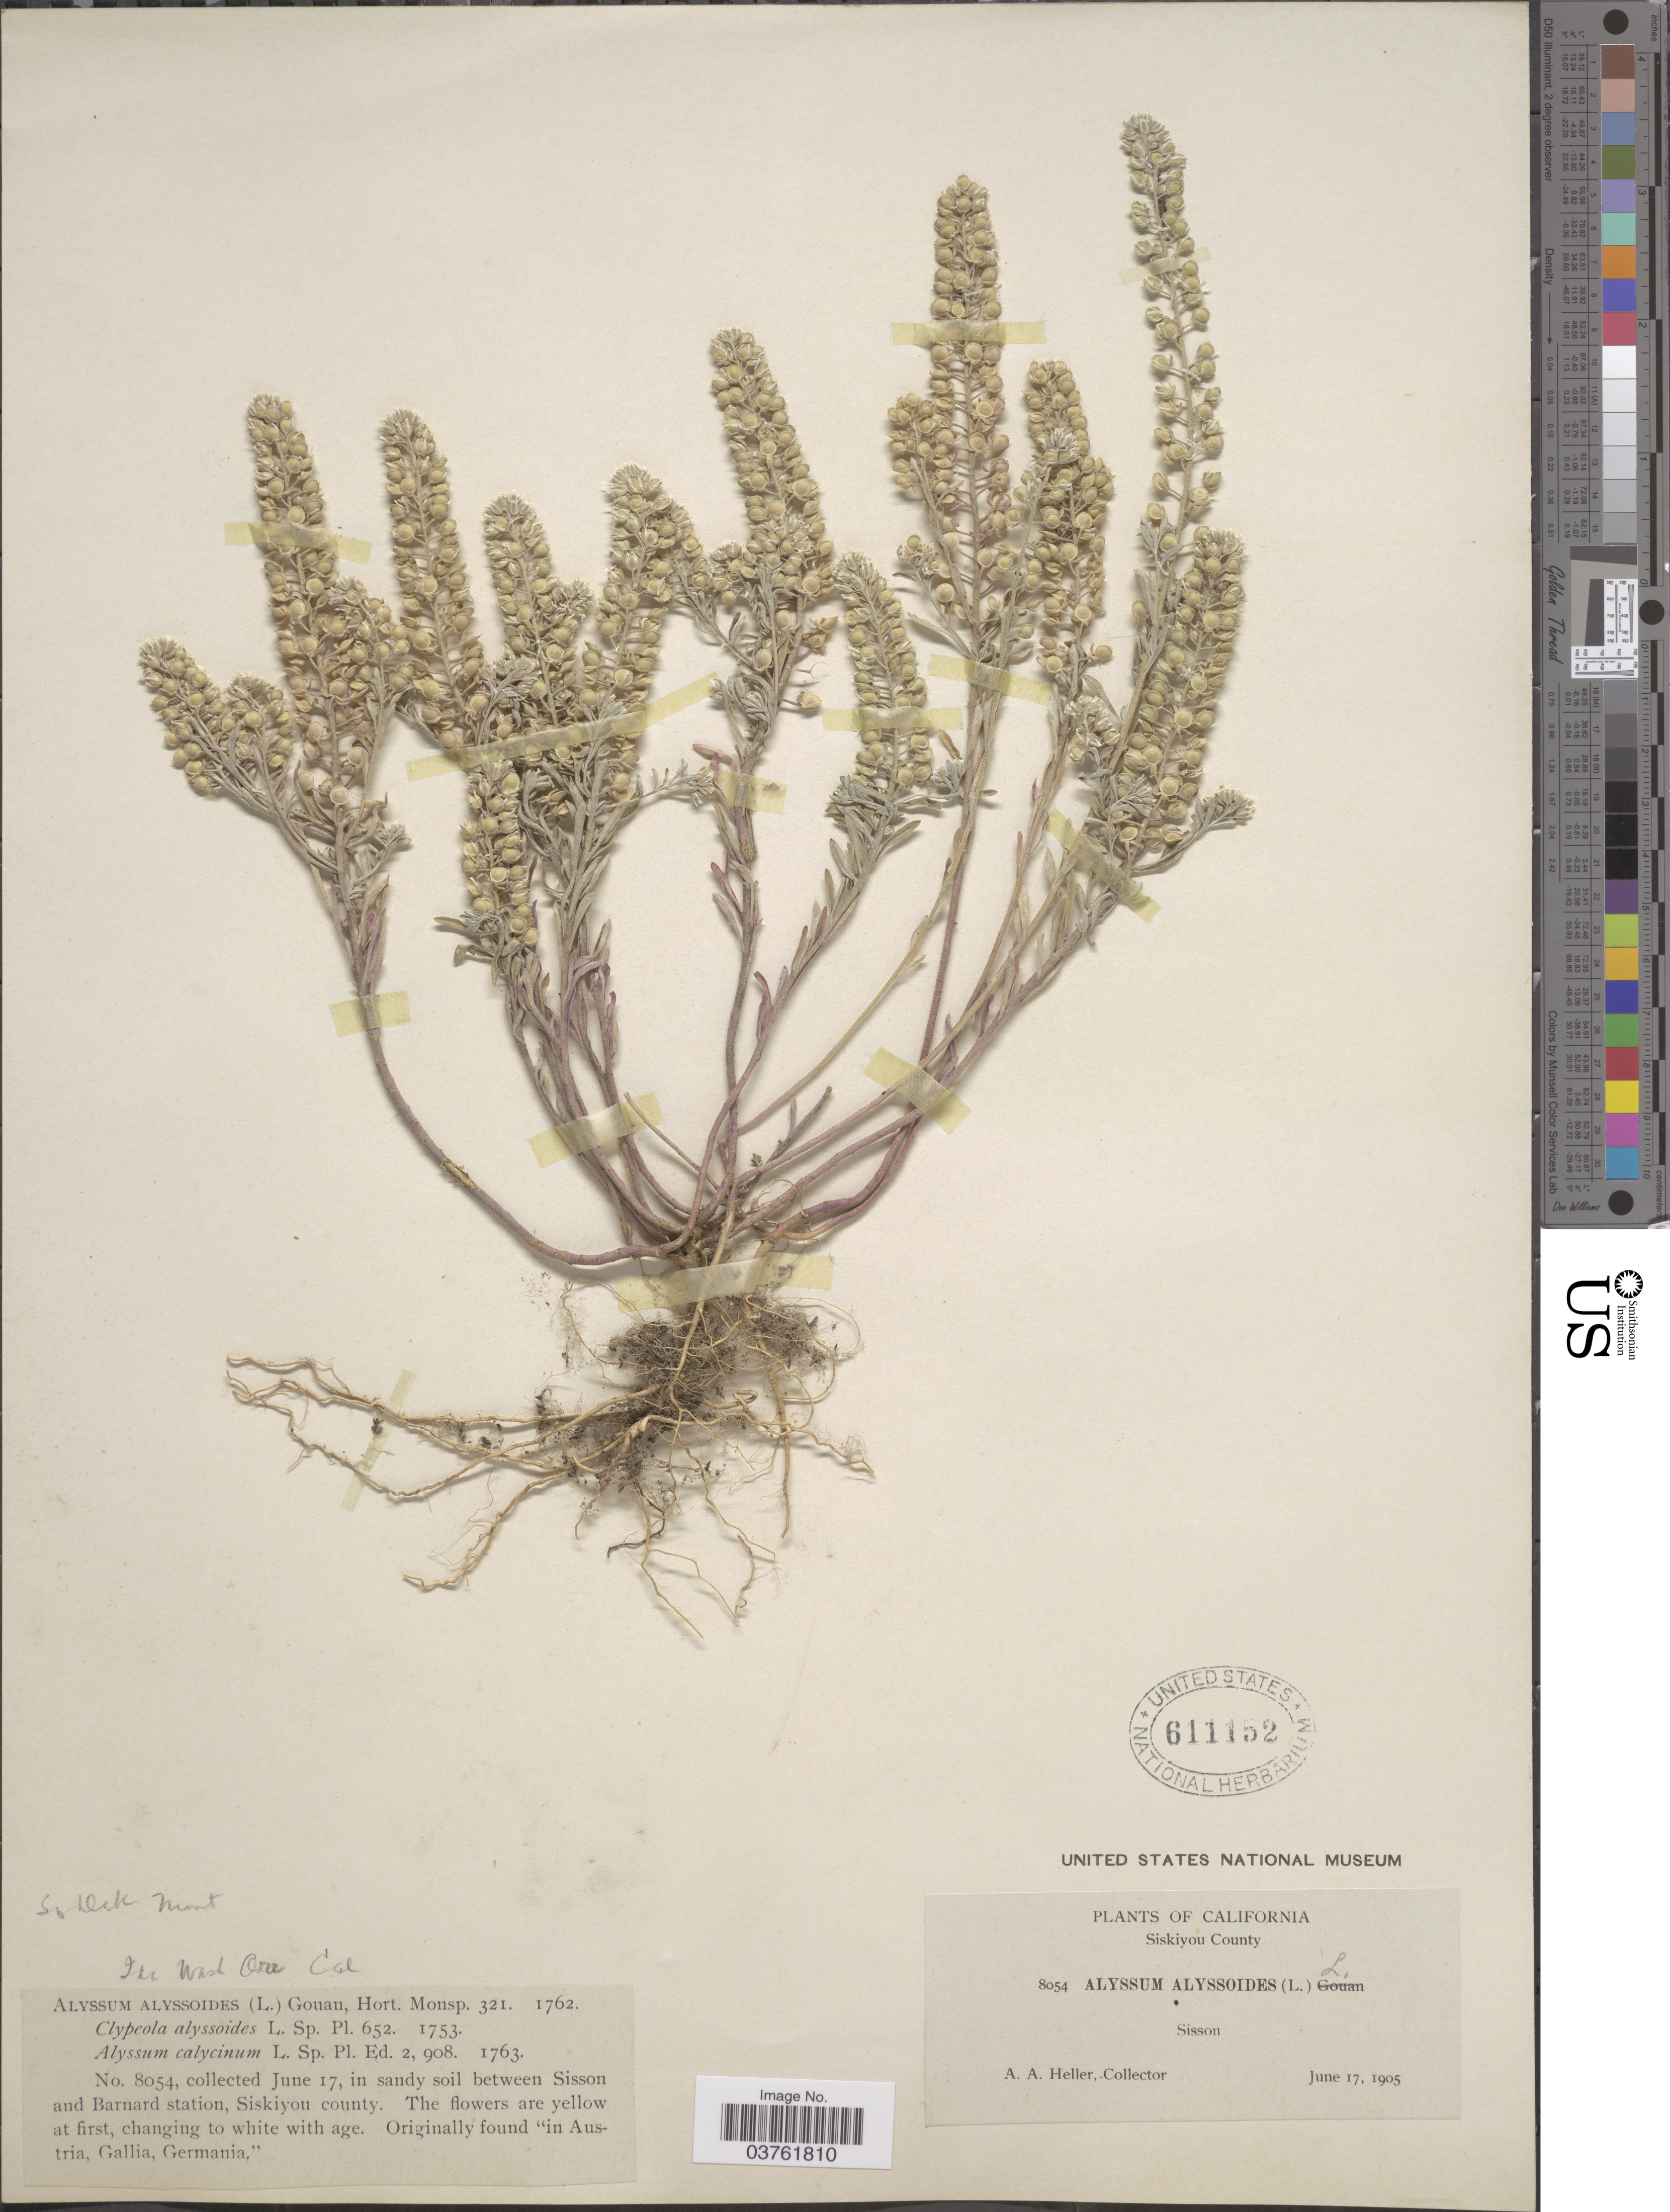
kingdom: Plantae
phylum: Tracheophyta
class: Magnoliopsida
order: Brassicales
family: Brassicaceae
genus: Alyssum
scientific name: Alyssum alyssoides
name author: (L.) L.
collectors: A. A. Heller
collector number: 8054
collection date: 1905-06-17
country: United States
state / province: California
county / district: Siskiyou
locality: In sandy soil between Sisson and Barnard station, Siskiyou County.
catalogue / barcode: US 611152